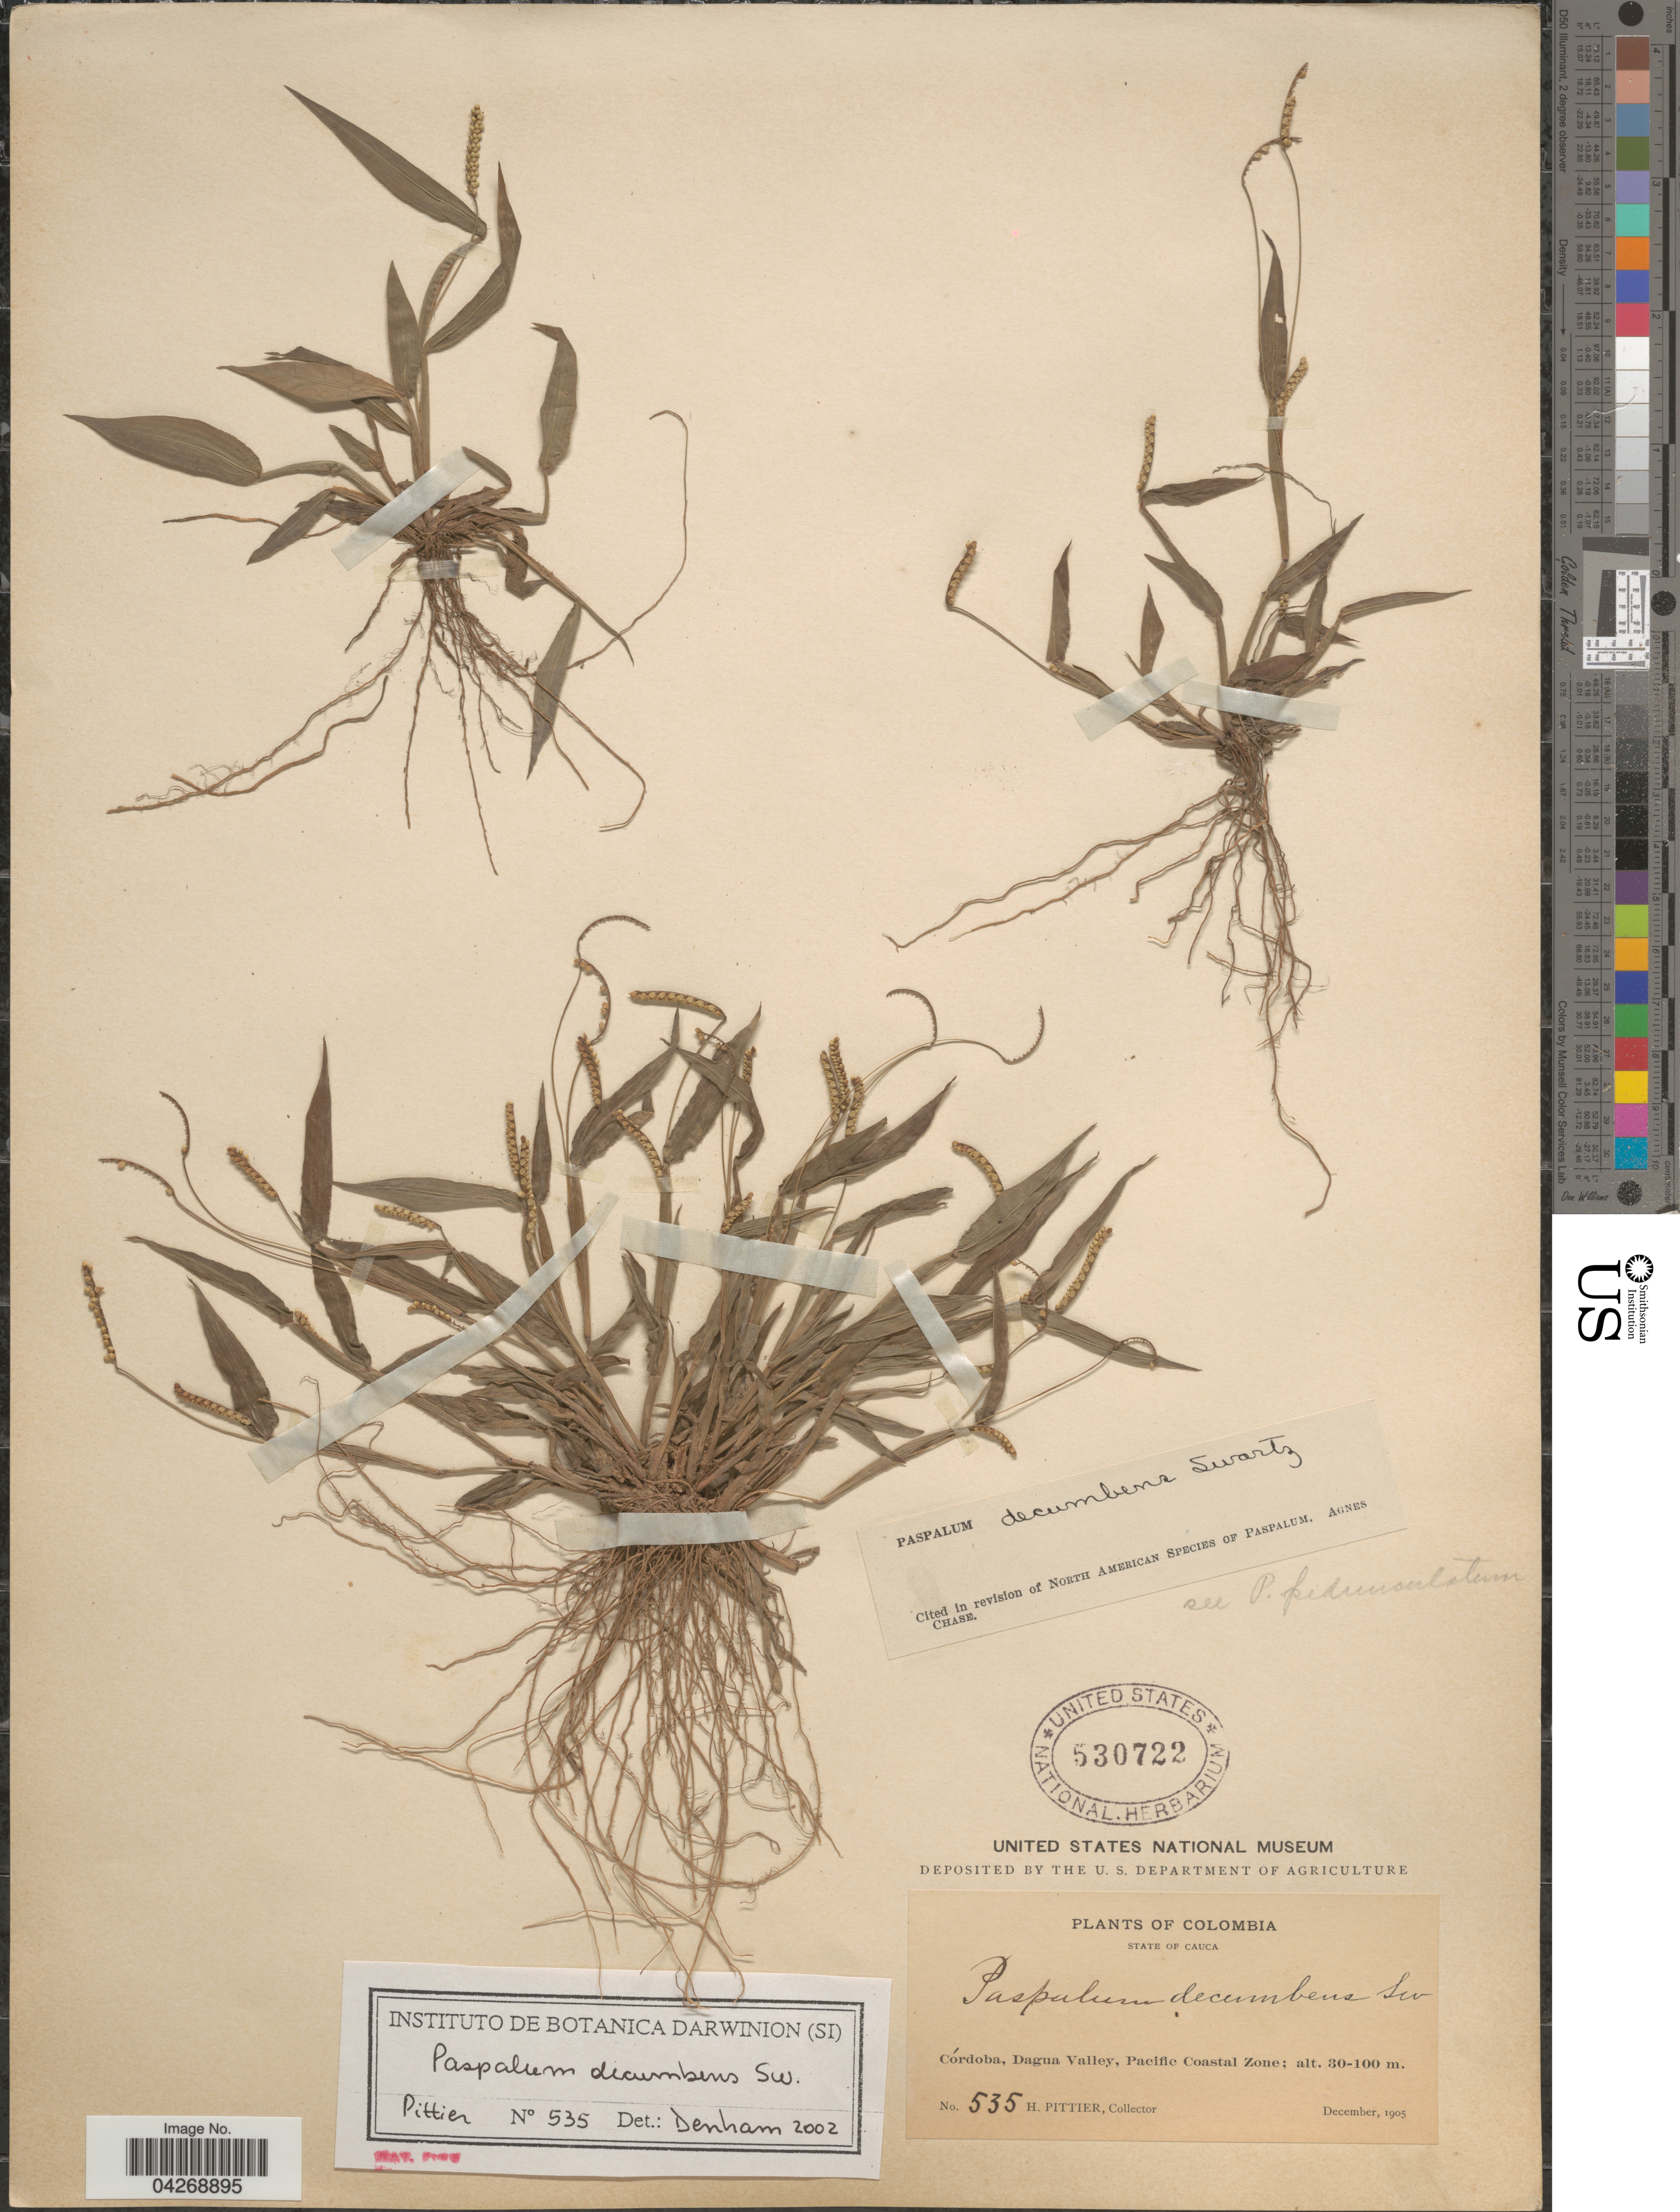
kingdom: Plantae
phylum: Tracheophyta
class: Liliopsida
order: Poales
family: Poaceae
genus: Paspalum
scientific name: Paspalum decumbens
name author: Sw.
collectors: H. F. Pittier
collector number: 535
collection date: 1905-12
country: Colombia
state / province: Cauca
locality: State of Cauca. Córdoba, Dagua Valley, Pacific Coastal Zone.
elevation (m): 30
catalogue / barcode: US 530722